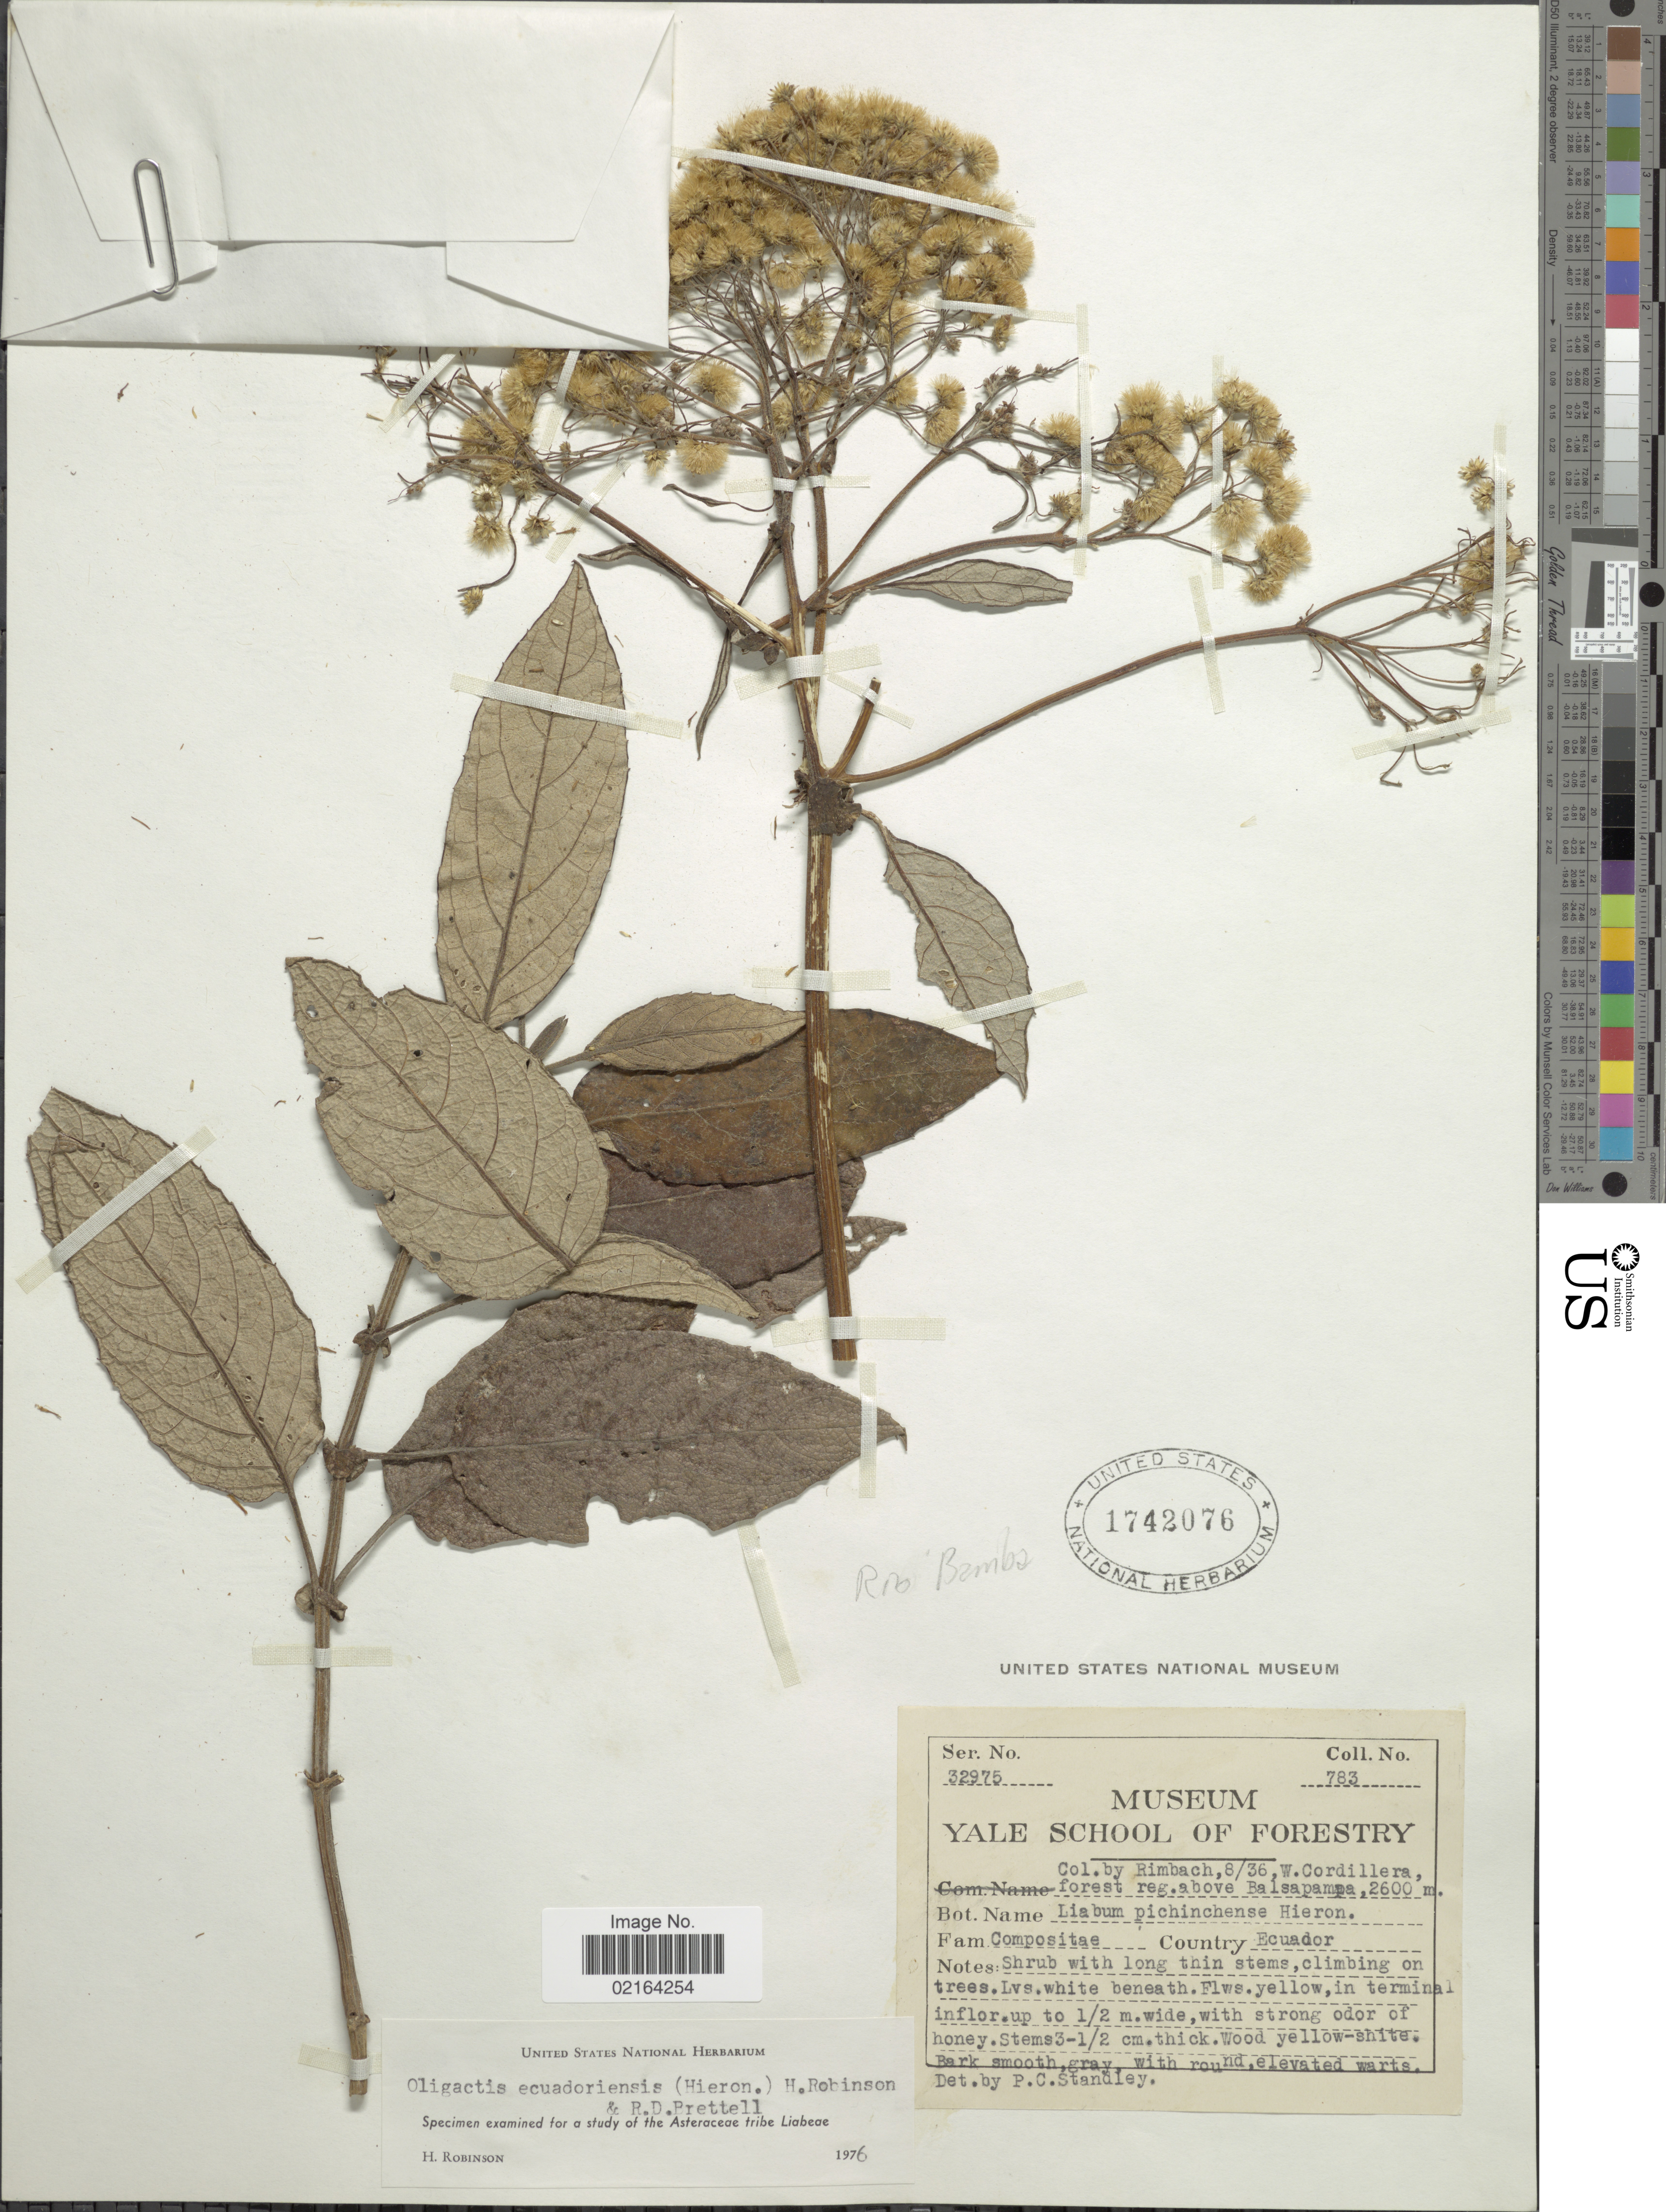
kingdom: Plantae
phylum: Tracheophyta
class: Magnoliopsida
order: Asterales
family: Asteraceae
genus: Sampera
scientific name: Sampera ecuadoriense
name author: (Hieron.) V.A. Funk & H. Rob.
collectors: Rimbach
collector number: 783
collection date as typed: Transcribed d/m/y: /8/36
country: Ecuador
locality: W. Cordillera, forest reg. above Balsapampa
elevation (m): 2600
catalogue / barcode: US 1742076